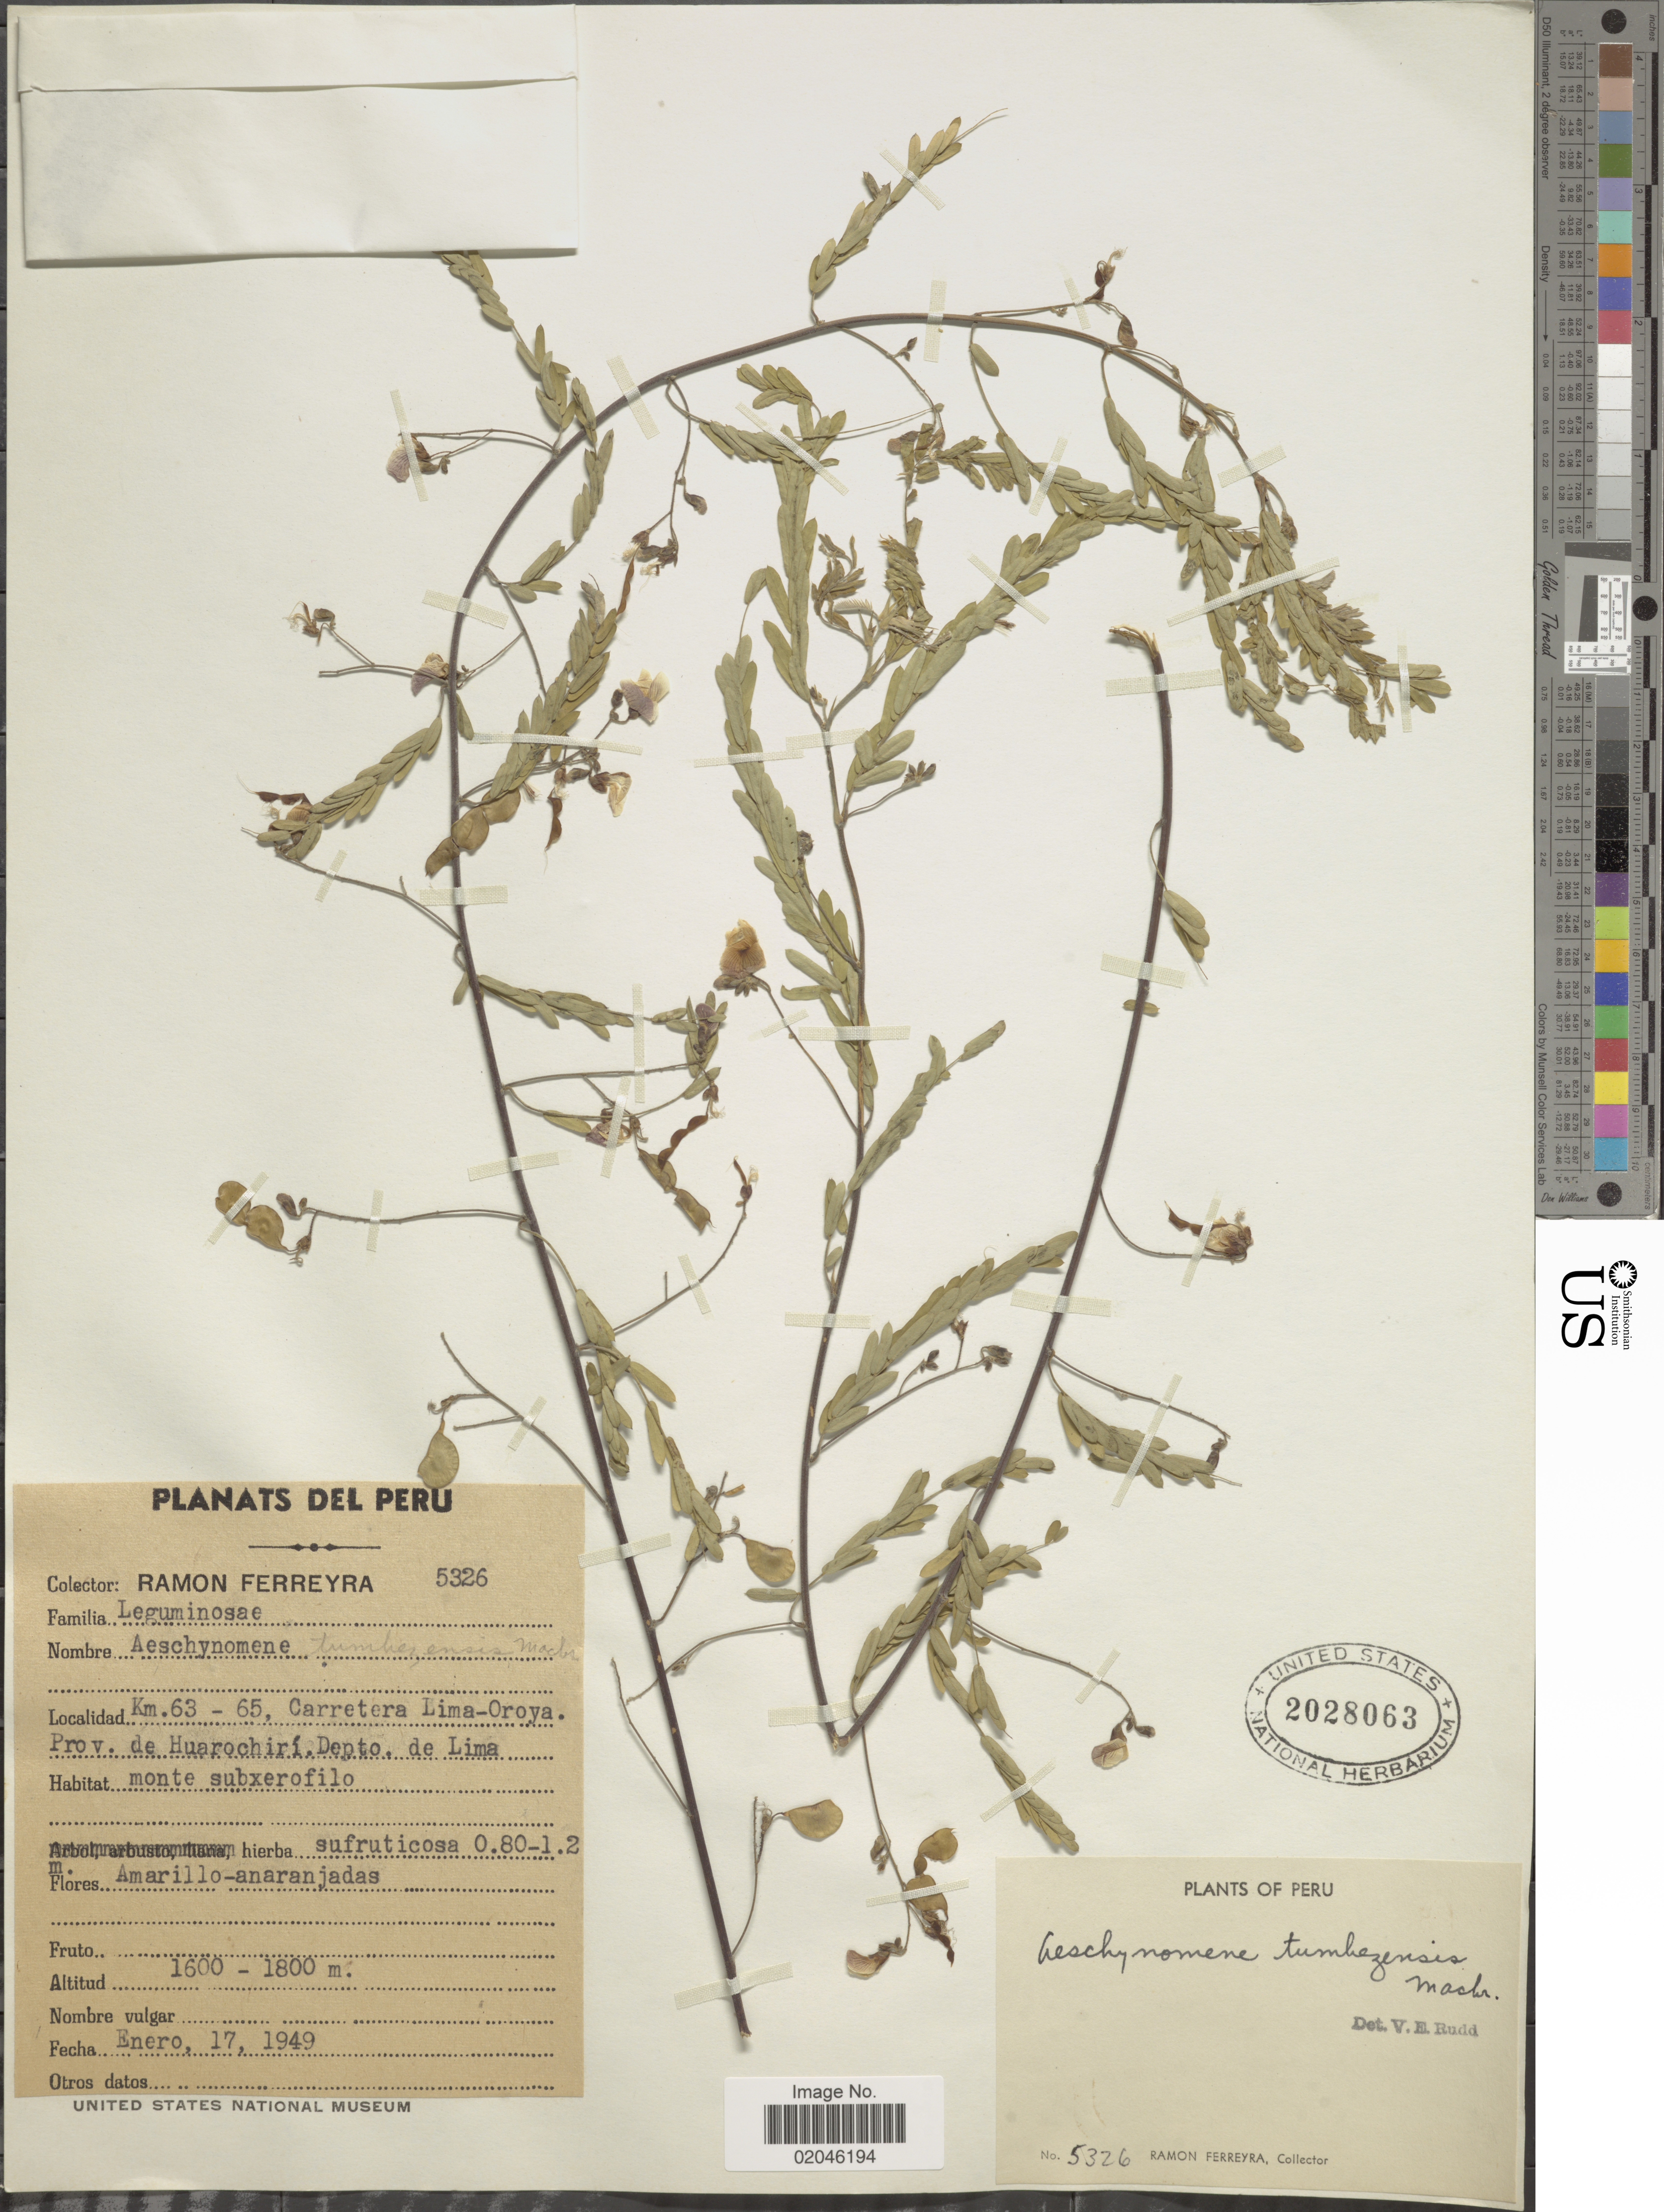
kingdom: Plantae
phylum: Tracheophyta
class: Magnoliopsida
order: Fabales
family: Fabaceae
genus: Aeschynomene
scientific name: Aeschynomene tumbezensis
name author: J.F. Macbr.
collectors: R. A. Ferreyra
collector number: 5326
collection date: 1949-01-17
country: Peru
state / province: Lima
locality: Km. 63-65, Carretera Lima-Oroya, Prov. de Huarochiri, Dept. de Lima.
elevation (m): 1600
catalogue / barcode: US 2028063